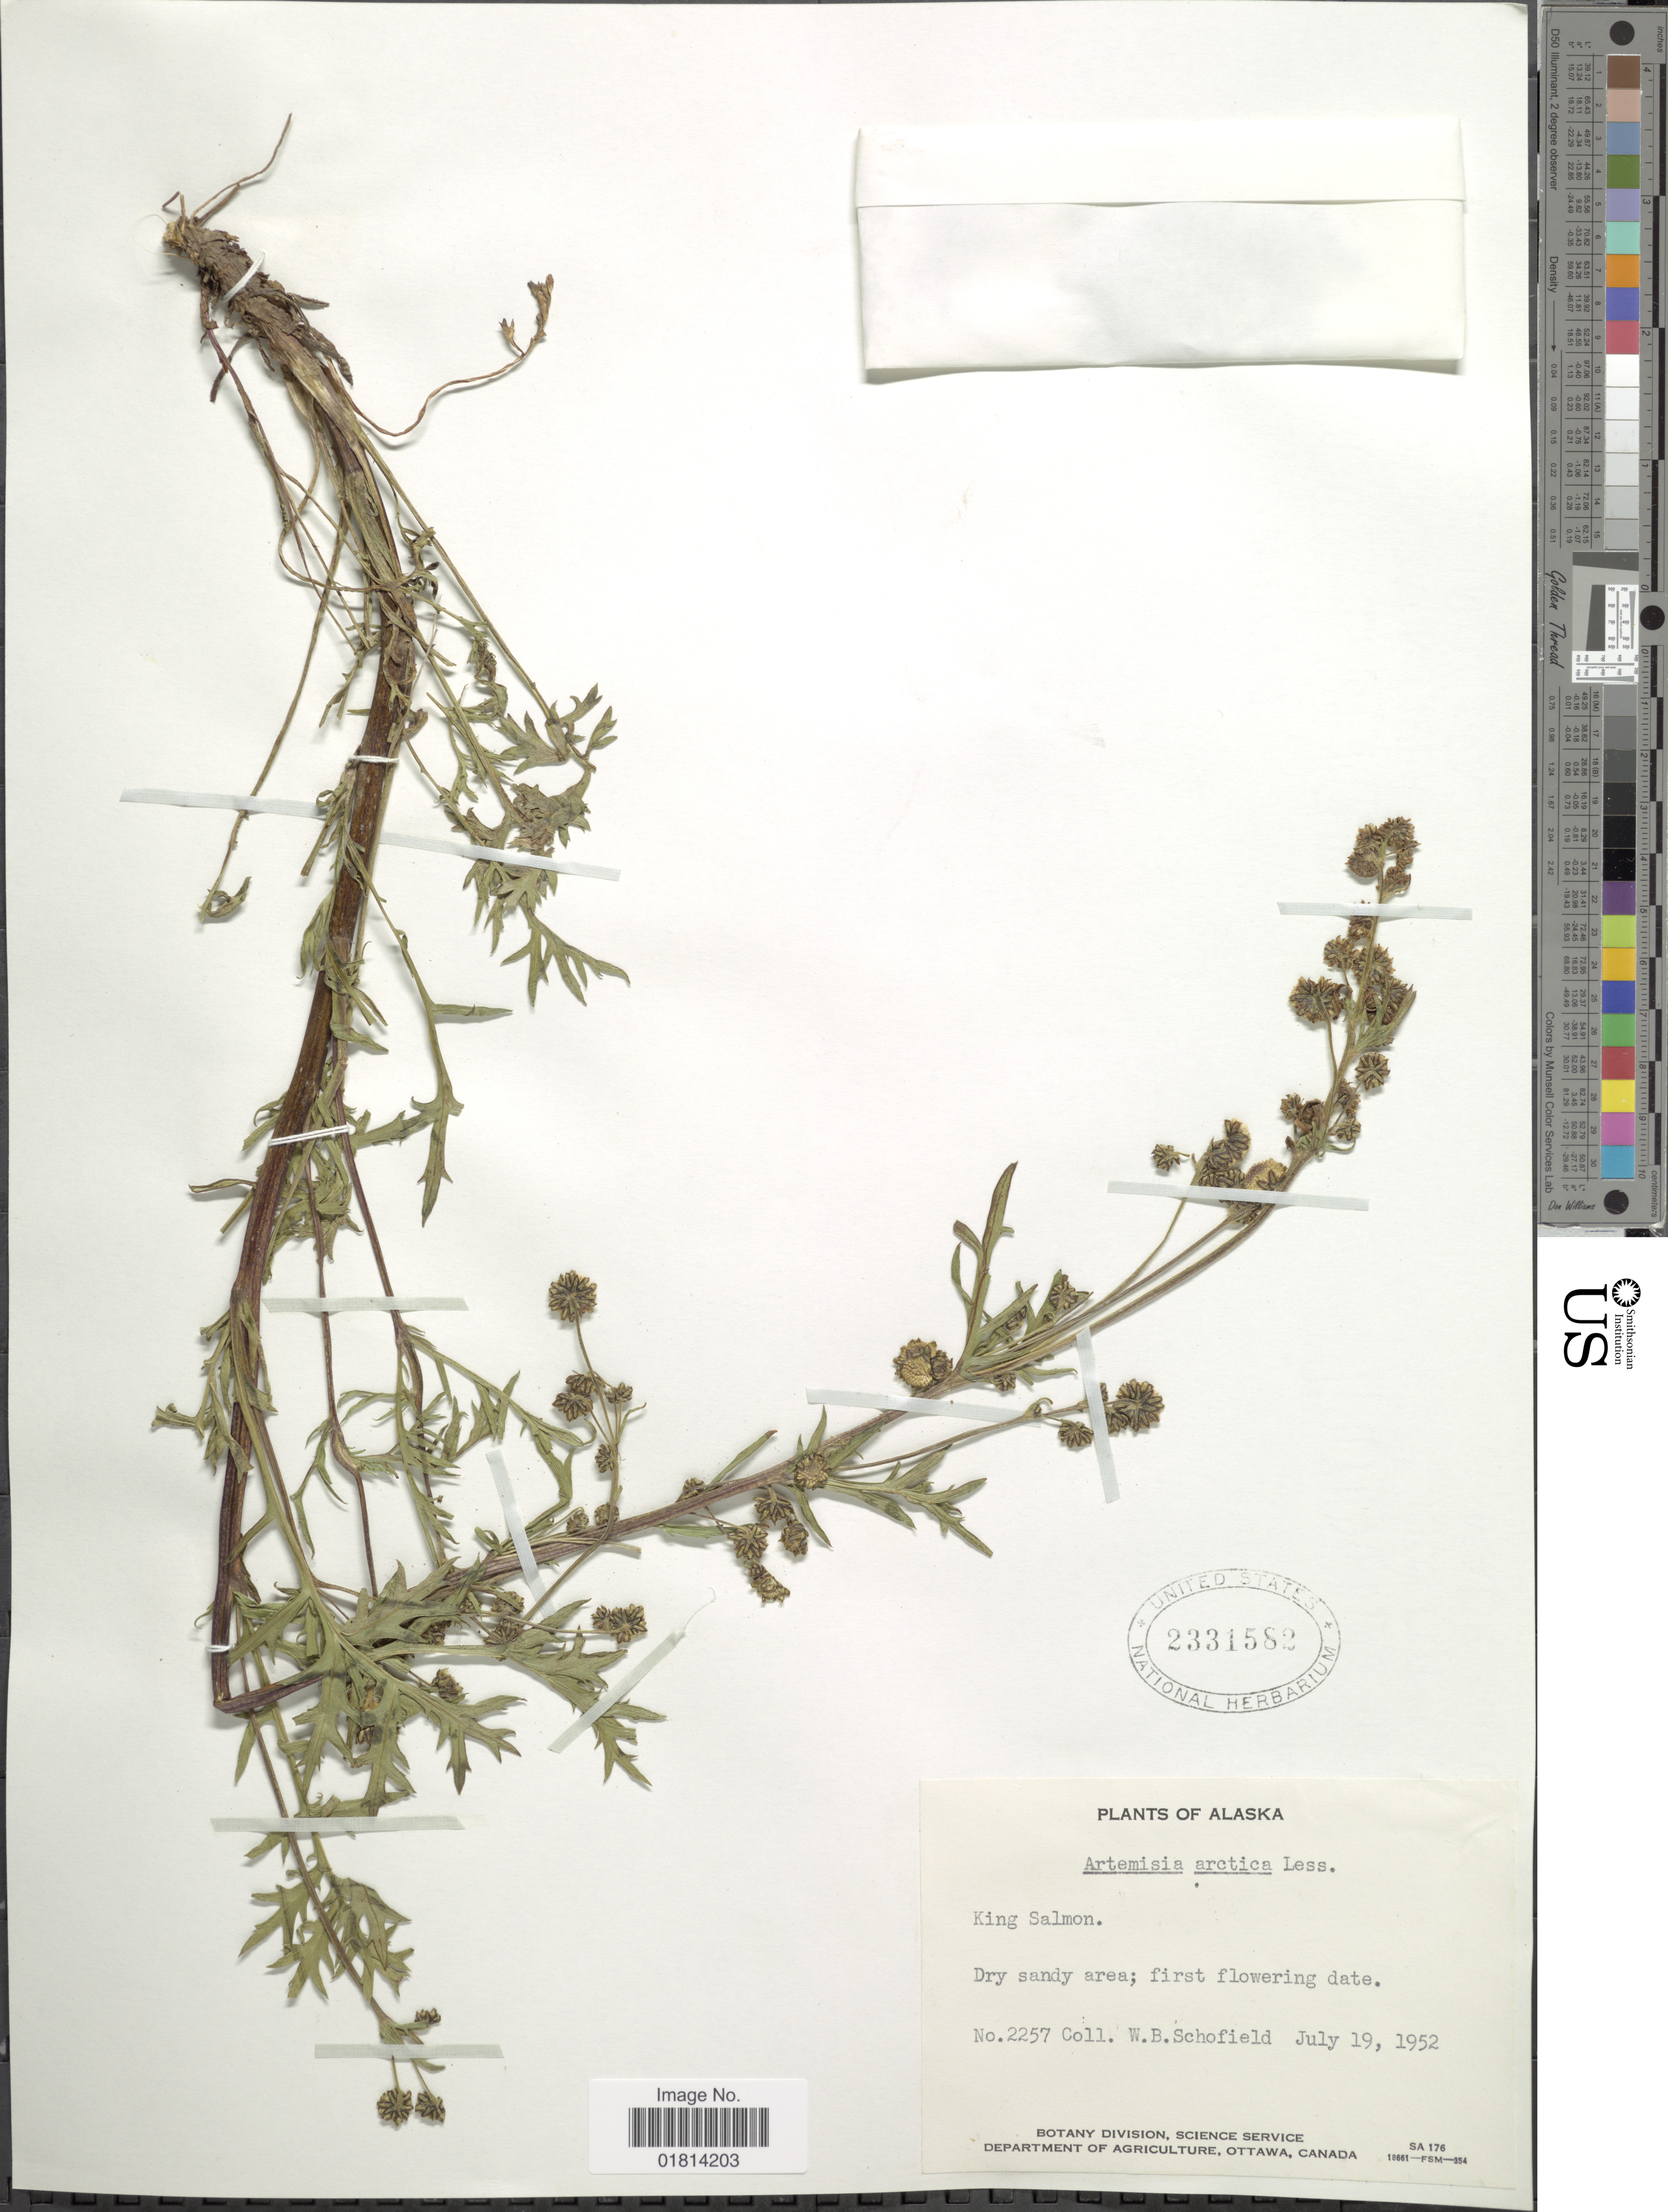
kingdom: Plantae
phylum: Tracheophyta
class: Magnoliopsida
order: Asterales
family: Asteraceae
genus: Artemisia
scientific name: Artemisia arctica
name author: Less.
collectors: W. Schofield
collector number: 2257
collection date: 1952-07-19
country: United States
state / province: Alaska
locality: King Salmon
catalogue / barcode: US 2331582